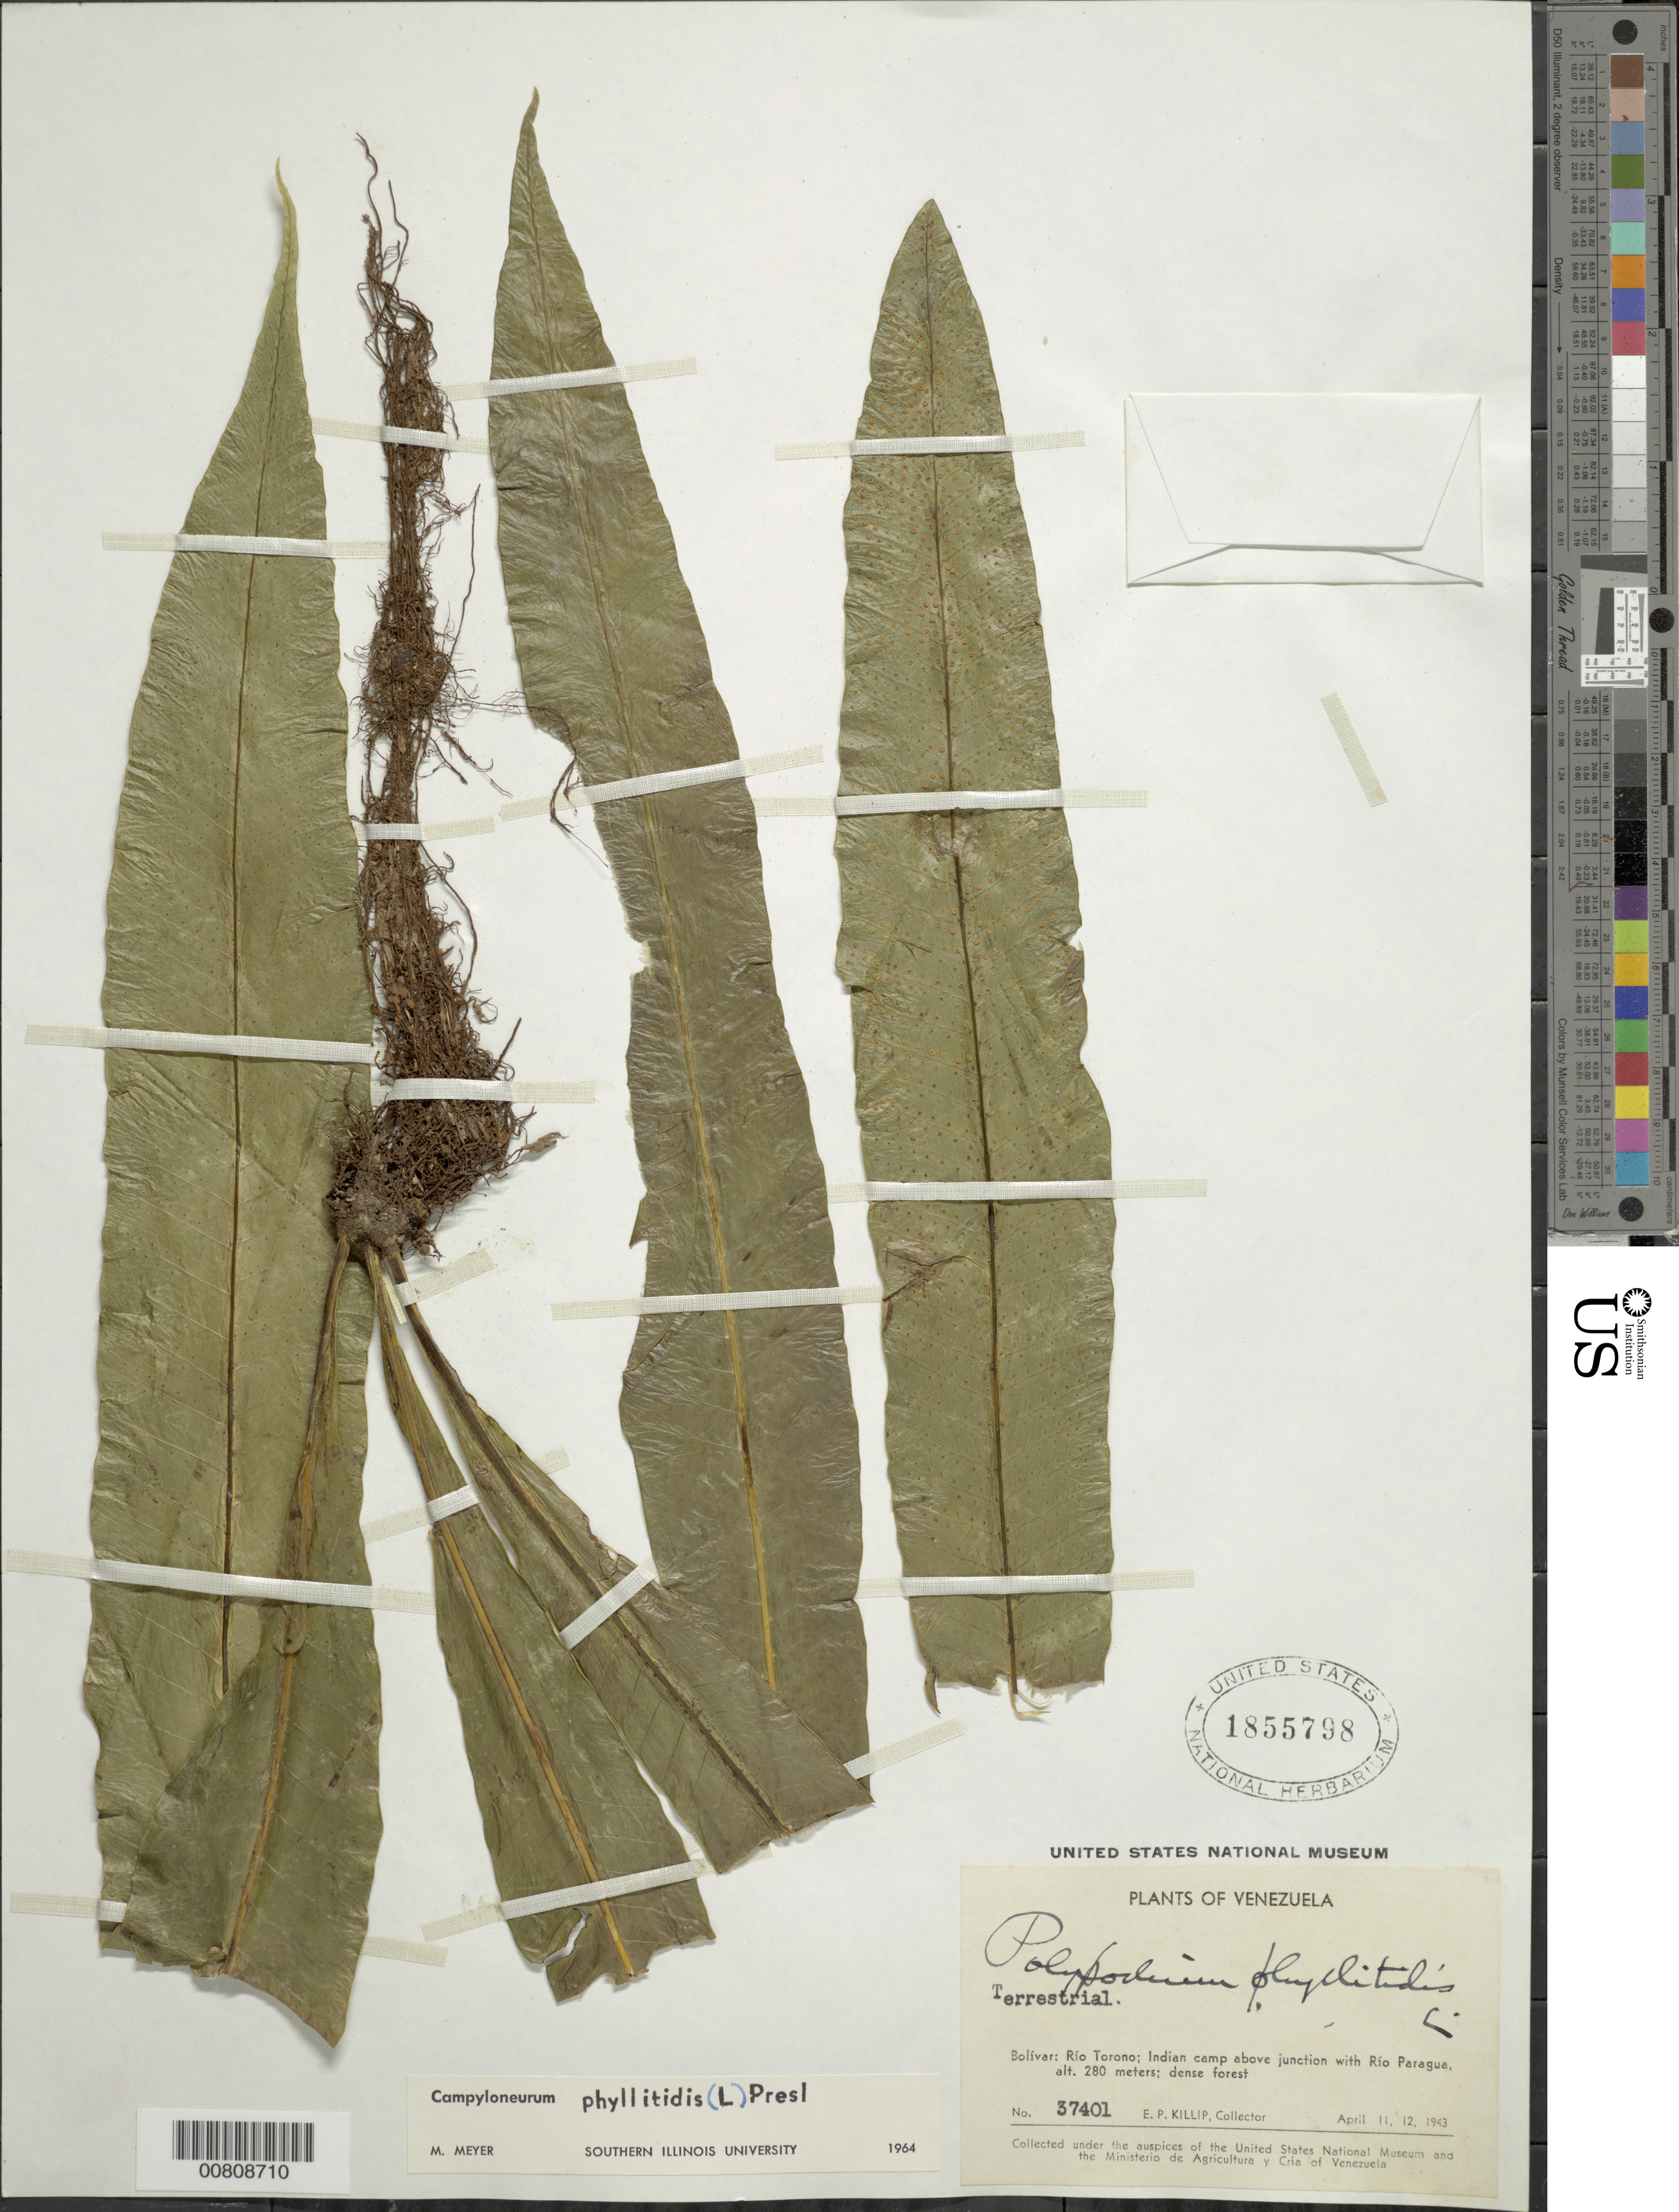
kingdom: Plantae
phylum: Tracheophyta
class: Polypodiopsida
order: Polypodiales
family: Polypodiaceae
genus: Campyloneurum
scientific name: Campyloneurum phyllitidis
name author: (L.) C. Presl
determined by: Meyer, M.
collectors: E. P. Killip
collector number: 37401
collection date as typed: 11-Apr-43 to 12-Apr-43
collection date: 1943-04-11/1943-04-12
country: Venezuela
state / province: Bolívar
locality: Río Torono, Indian camp above junction with Río Paragua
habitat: Dense forest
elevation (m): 280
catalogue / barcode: US 1855798